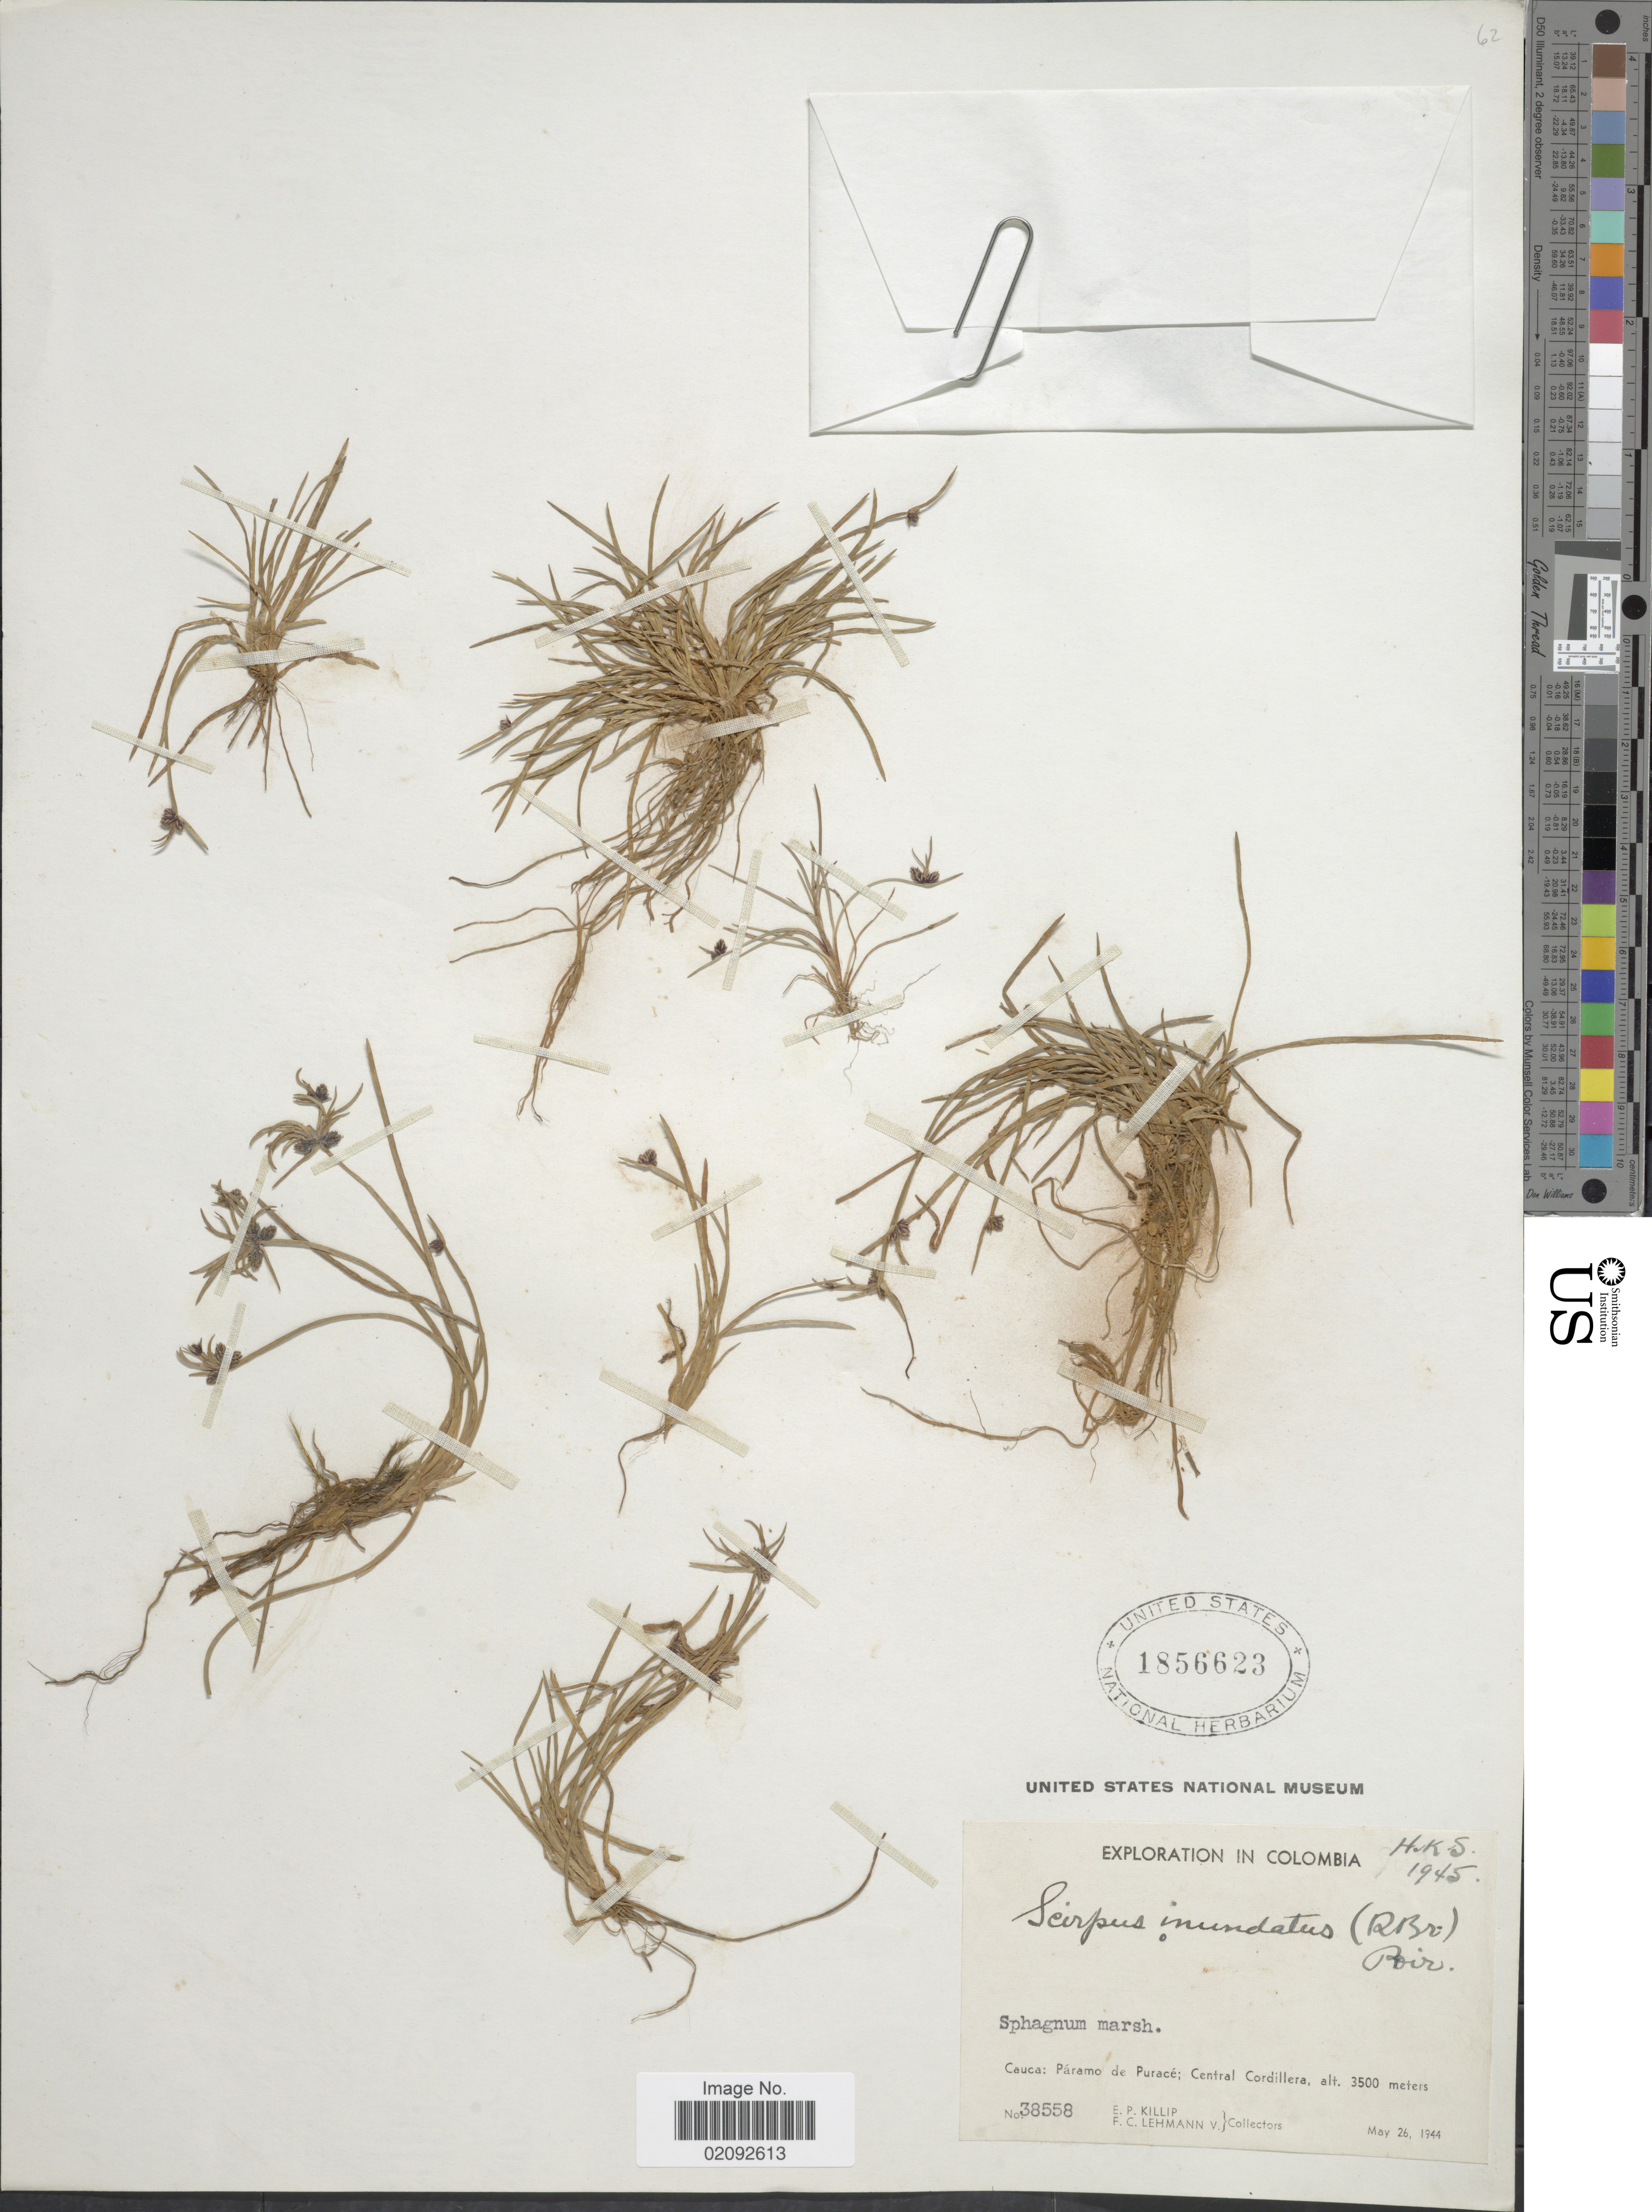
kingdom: Plantae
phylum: Tracheophyta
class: Liliopsida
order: Poales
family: Cyperaceae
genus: Isolepis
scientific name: Isolepis nigricans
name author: Kunth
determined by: Strong, Mark T., (BOT), Smithsonian Institution - National Museum of Natural History (UNITED STATES)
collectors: E. P. Killip & F. Lehmann v.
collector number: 38558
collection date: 1944-05-26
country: Colombia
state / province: Cauca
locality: Paramo de Purace; Central Cordillera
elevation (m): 3500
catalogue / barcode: US 1856623